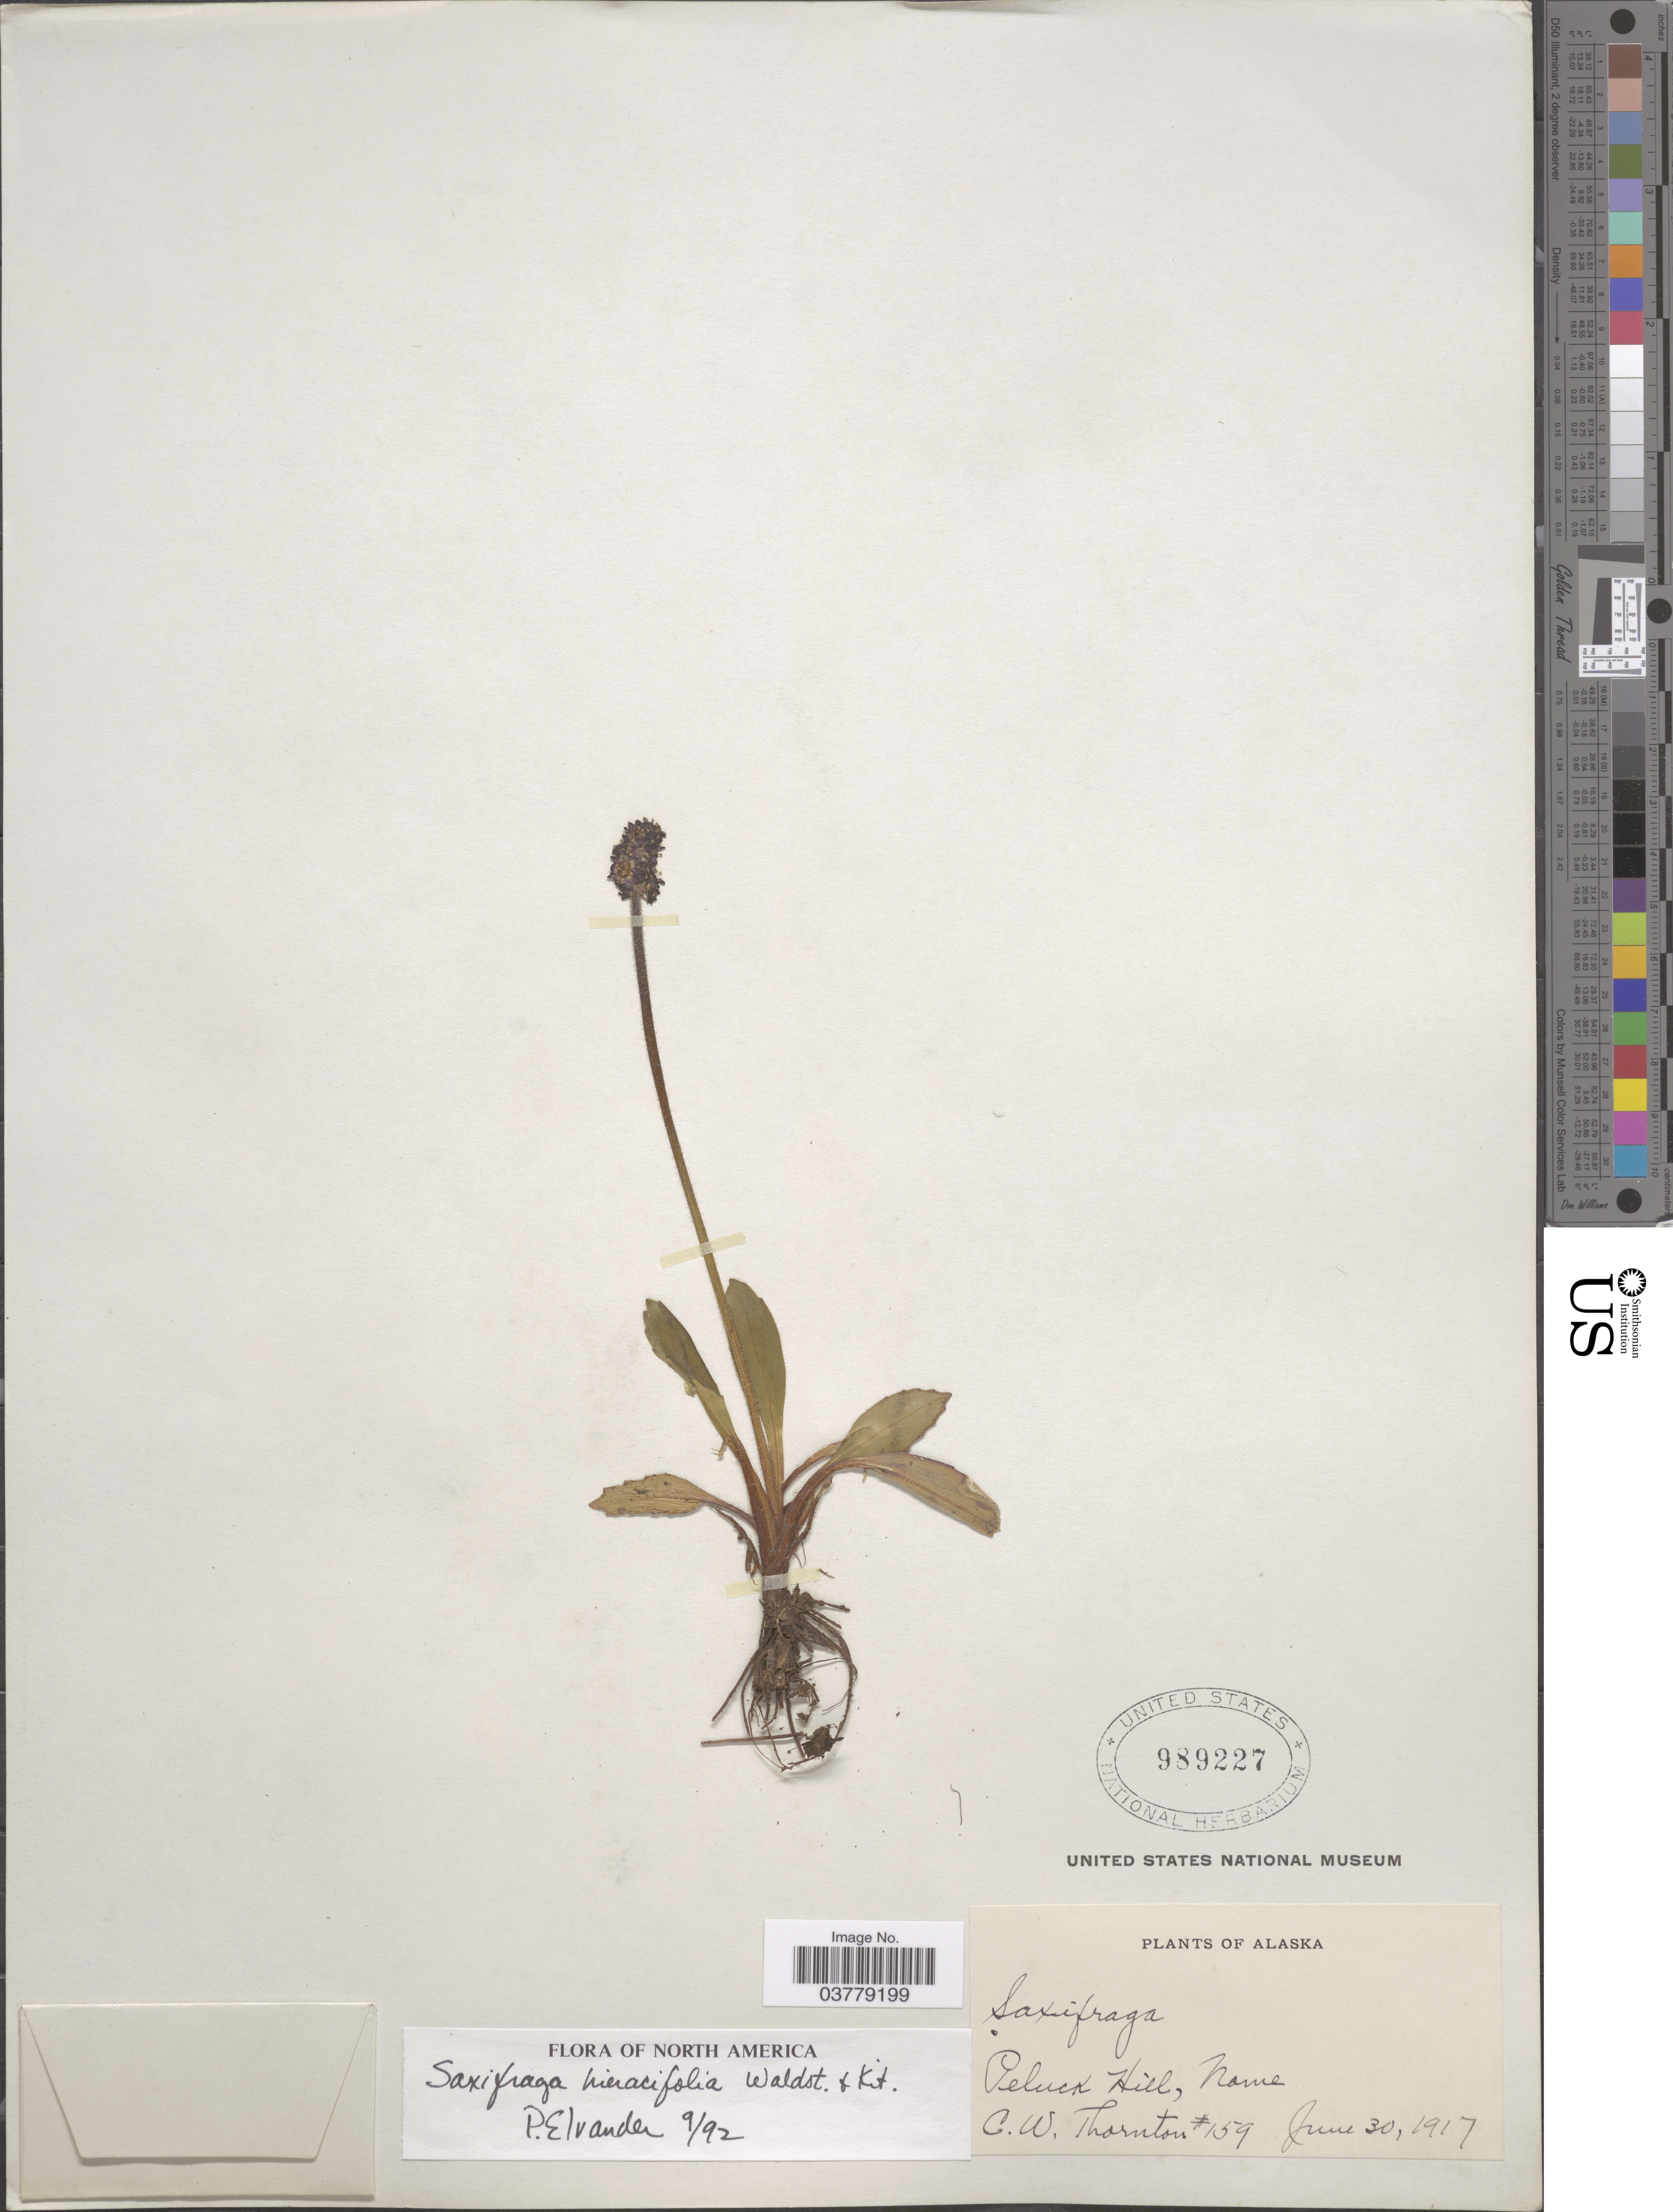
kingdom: Plantae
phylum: Tracheophyta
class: Magnoliopsida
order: Saxifragales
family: Saxifragaceae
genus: Micranthes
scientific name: Micranthes hieraciifolia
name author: (Waldst. & Kit. ex Willd.) Haw.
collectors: C. Thornton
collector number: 159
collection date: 1917-06-30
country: United States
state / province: Alaska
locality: Peluck* Hill, Nome.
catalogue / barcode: US 989227